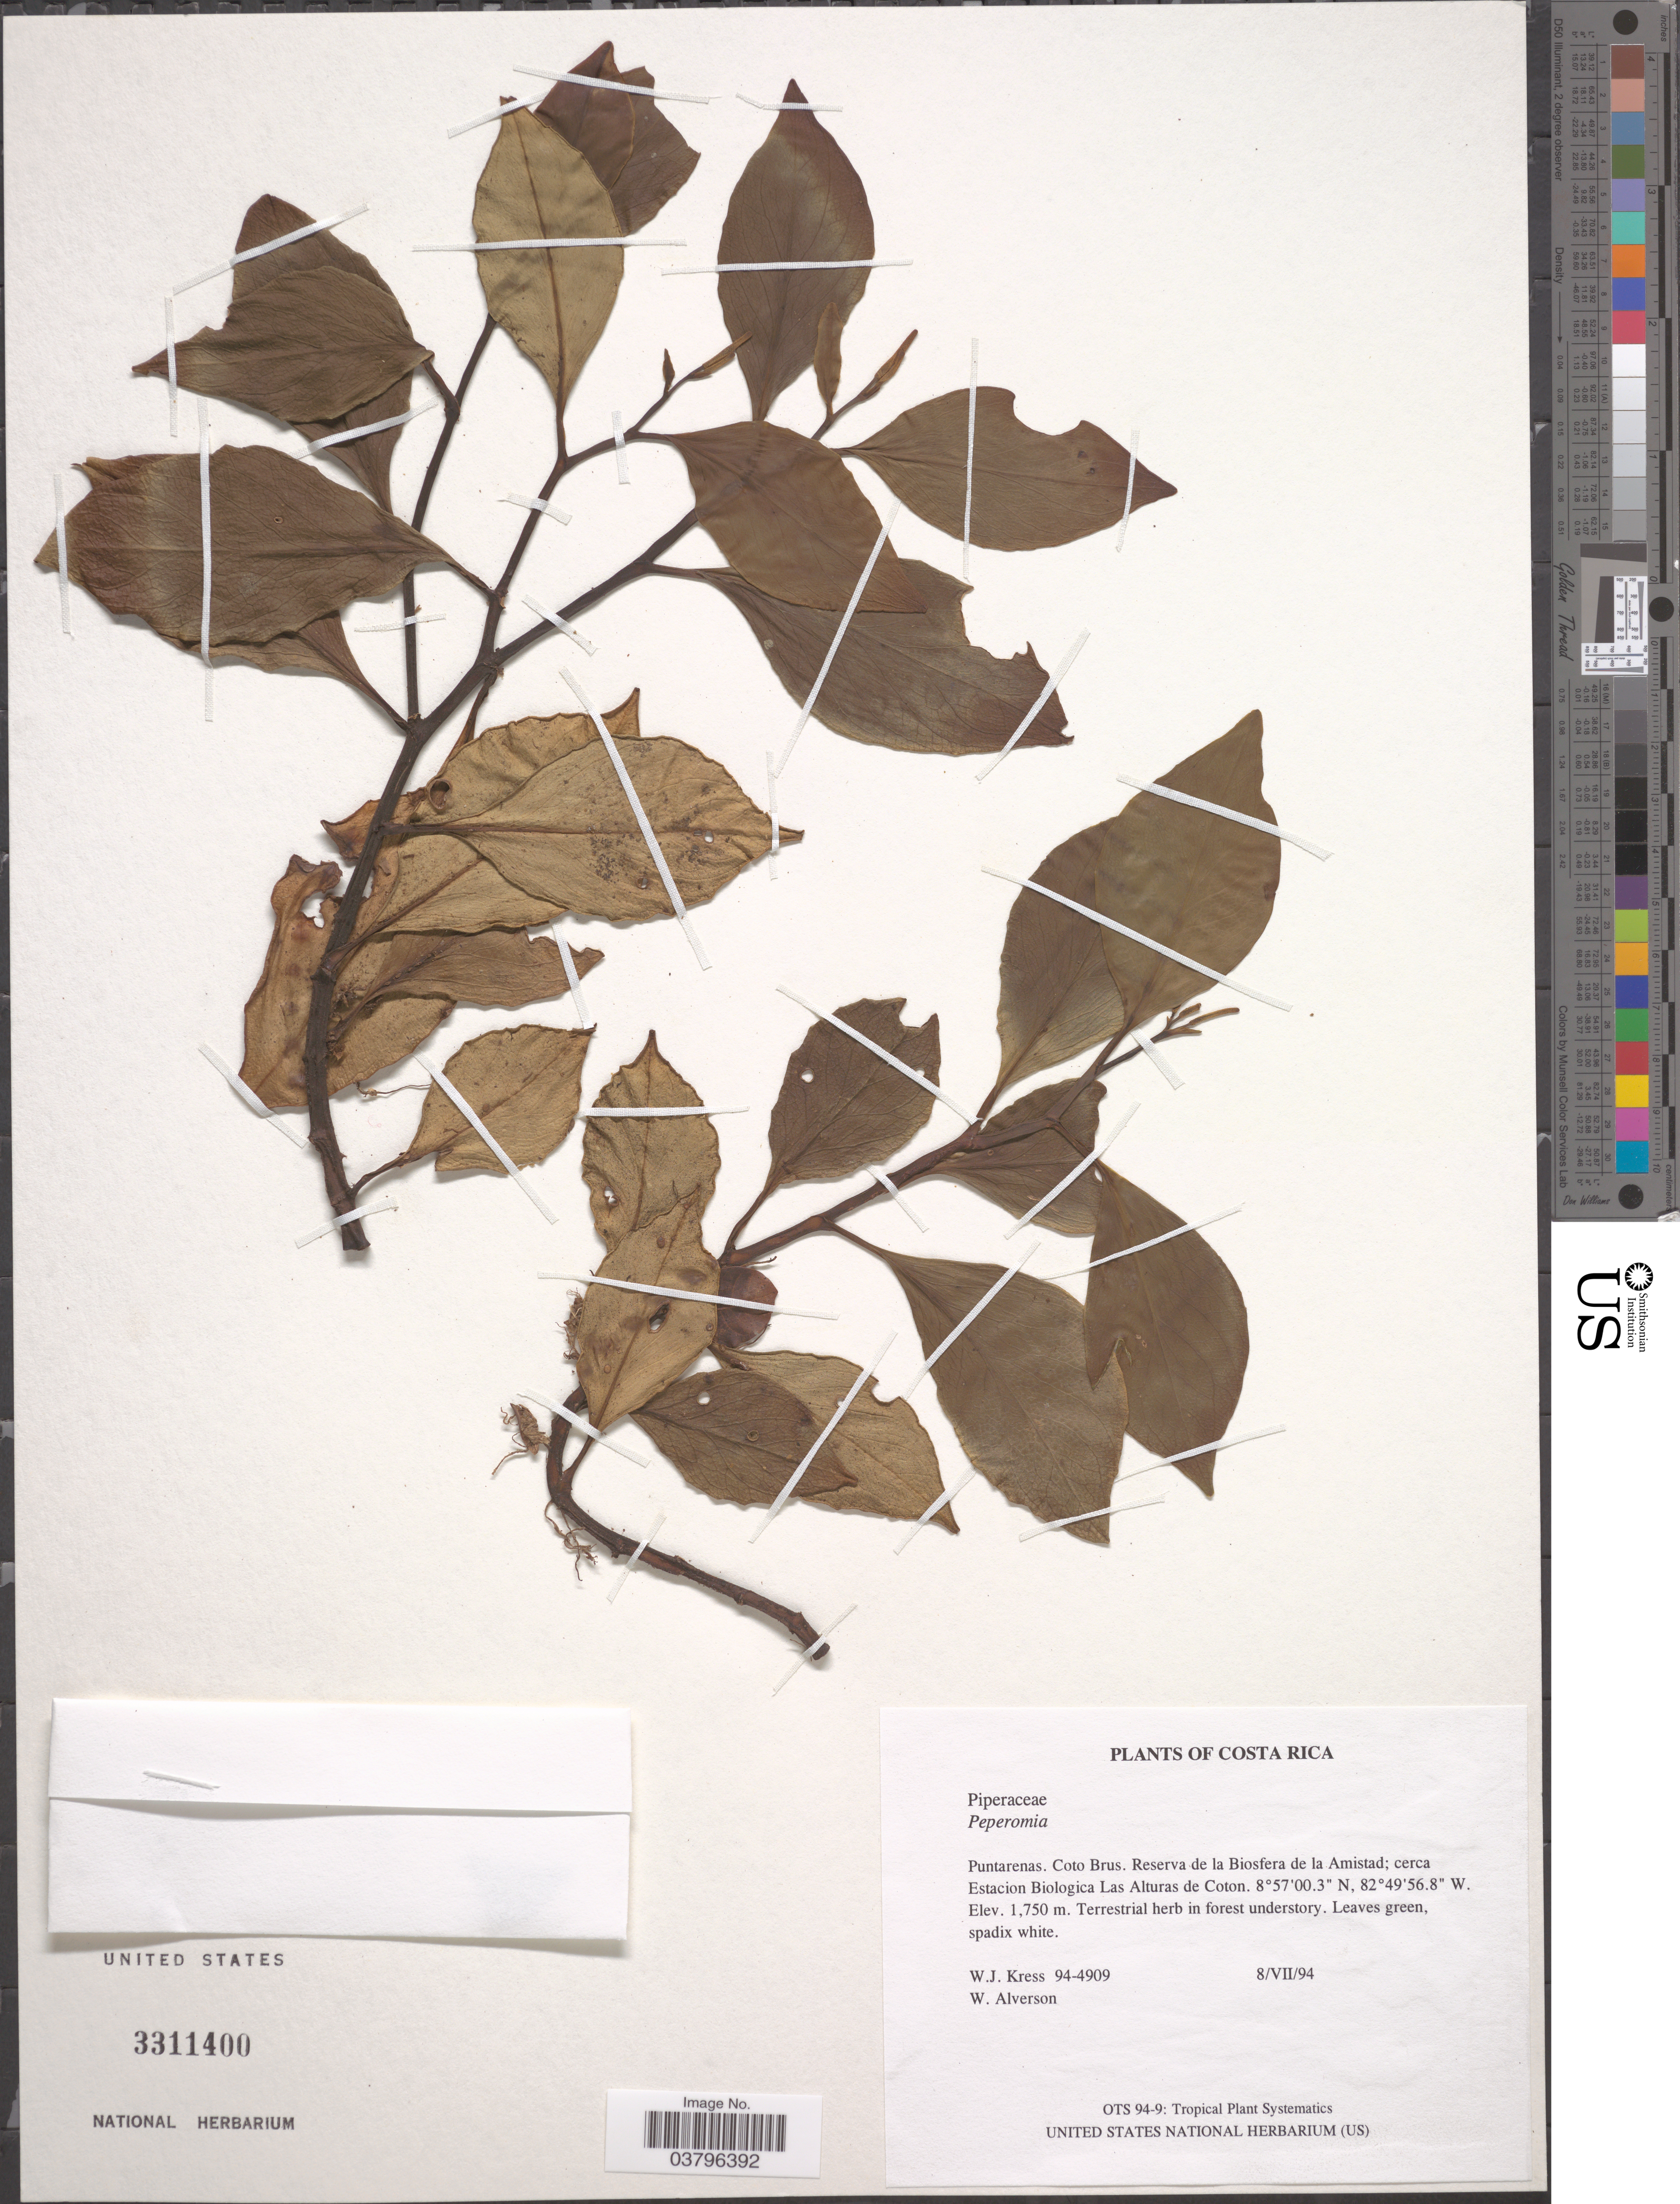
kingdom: Plantae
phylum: Tracheophyta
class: Magnoliopsida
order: Piperales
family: Piperaceae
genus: Peperomia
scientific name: Peperomia durandi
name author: C. DC.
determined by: Jiménez, José Estaban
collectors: W. J. Kress & W. S. Alverson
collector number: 94-4909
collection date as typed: Transcribed d/m/y: 8/7/94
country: Costa Rica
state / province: Puntarenas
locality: Coto Brus. Reserva de la Biosfera de la Amistad; cerca Estacion Biologica Las Alturas de Coton.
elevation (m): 1750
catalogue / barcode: US 3311400